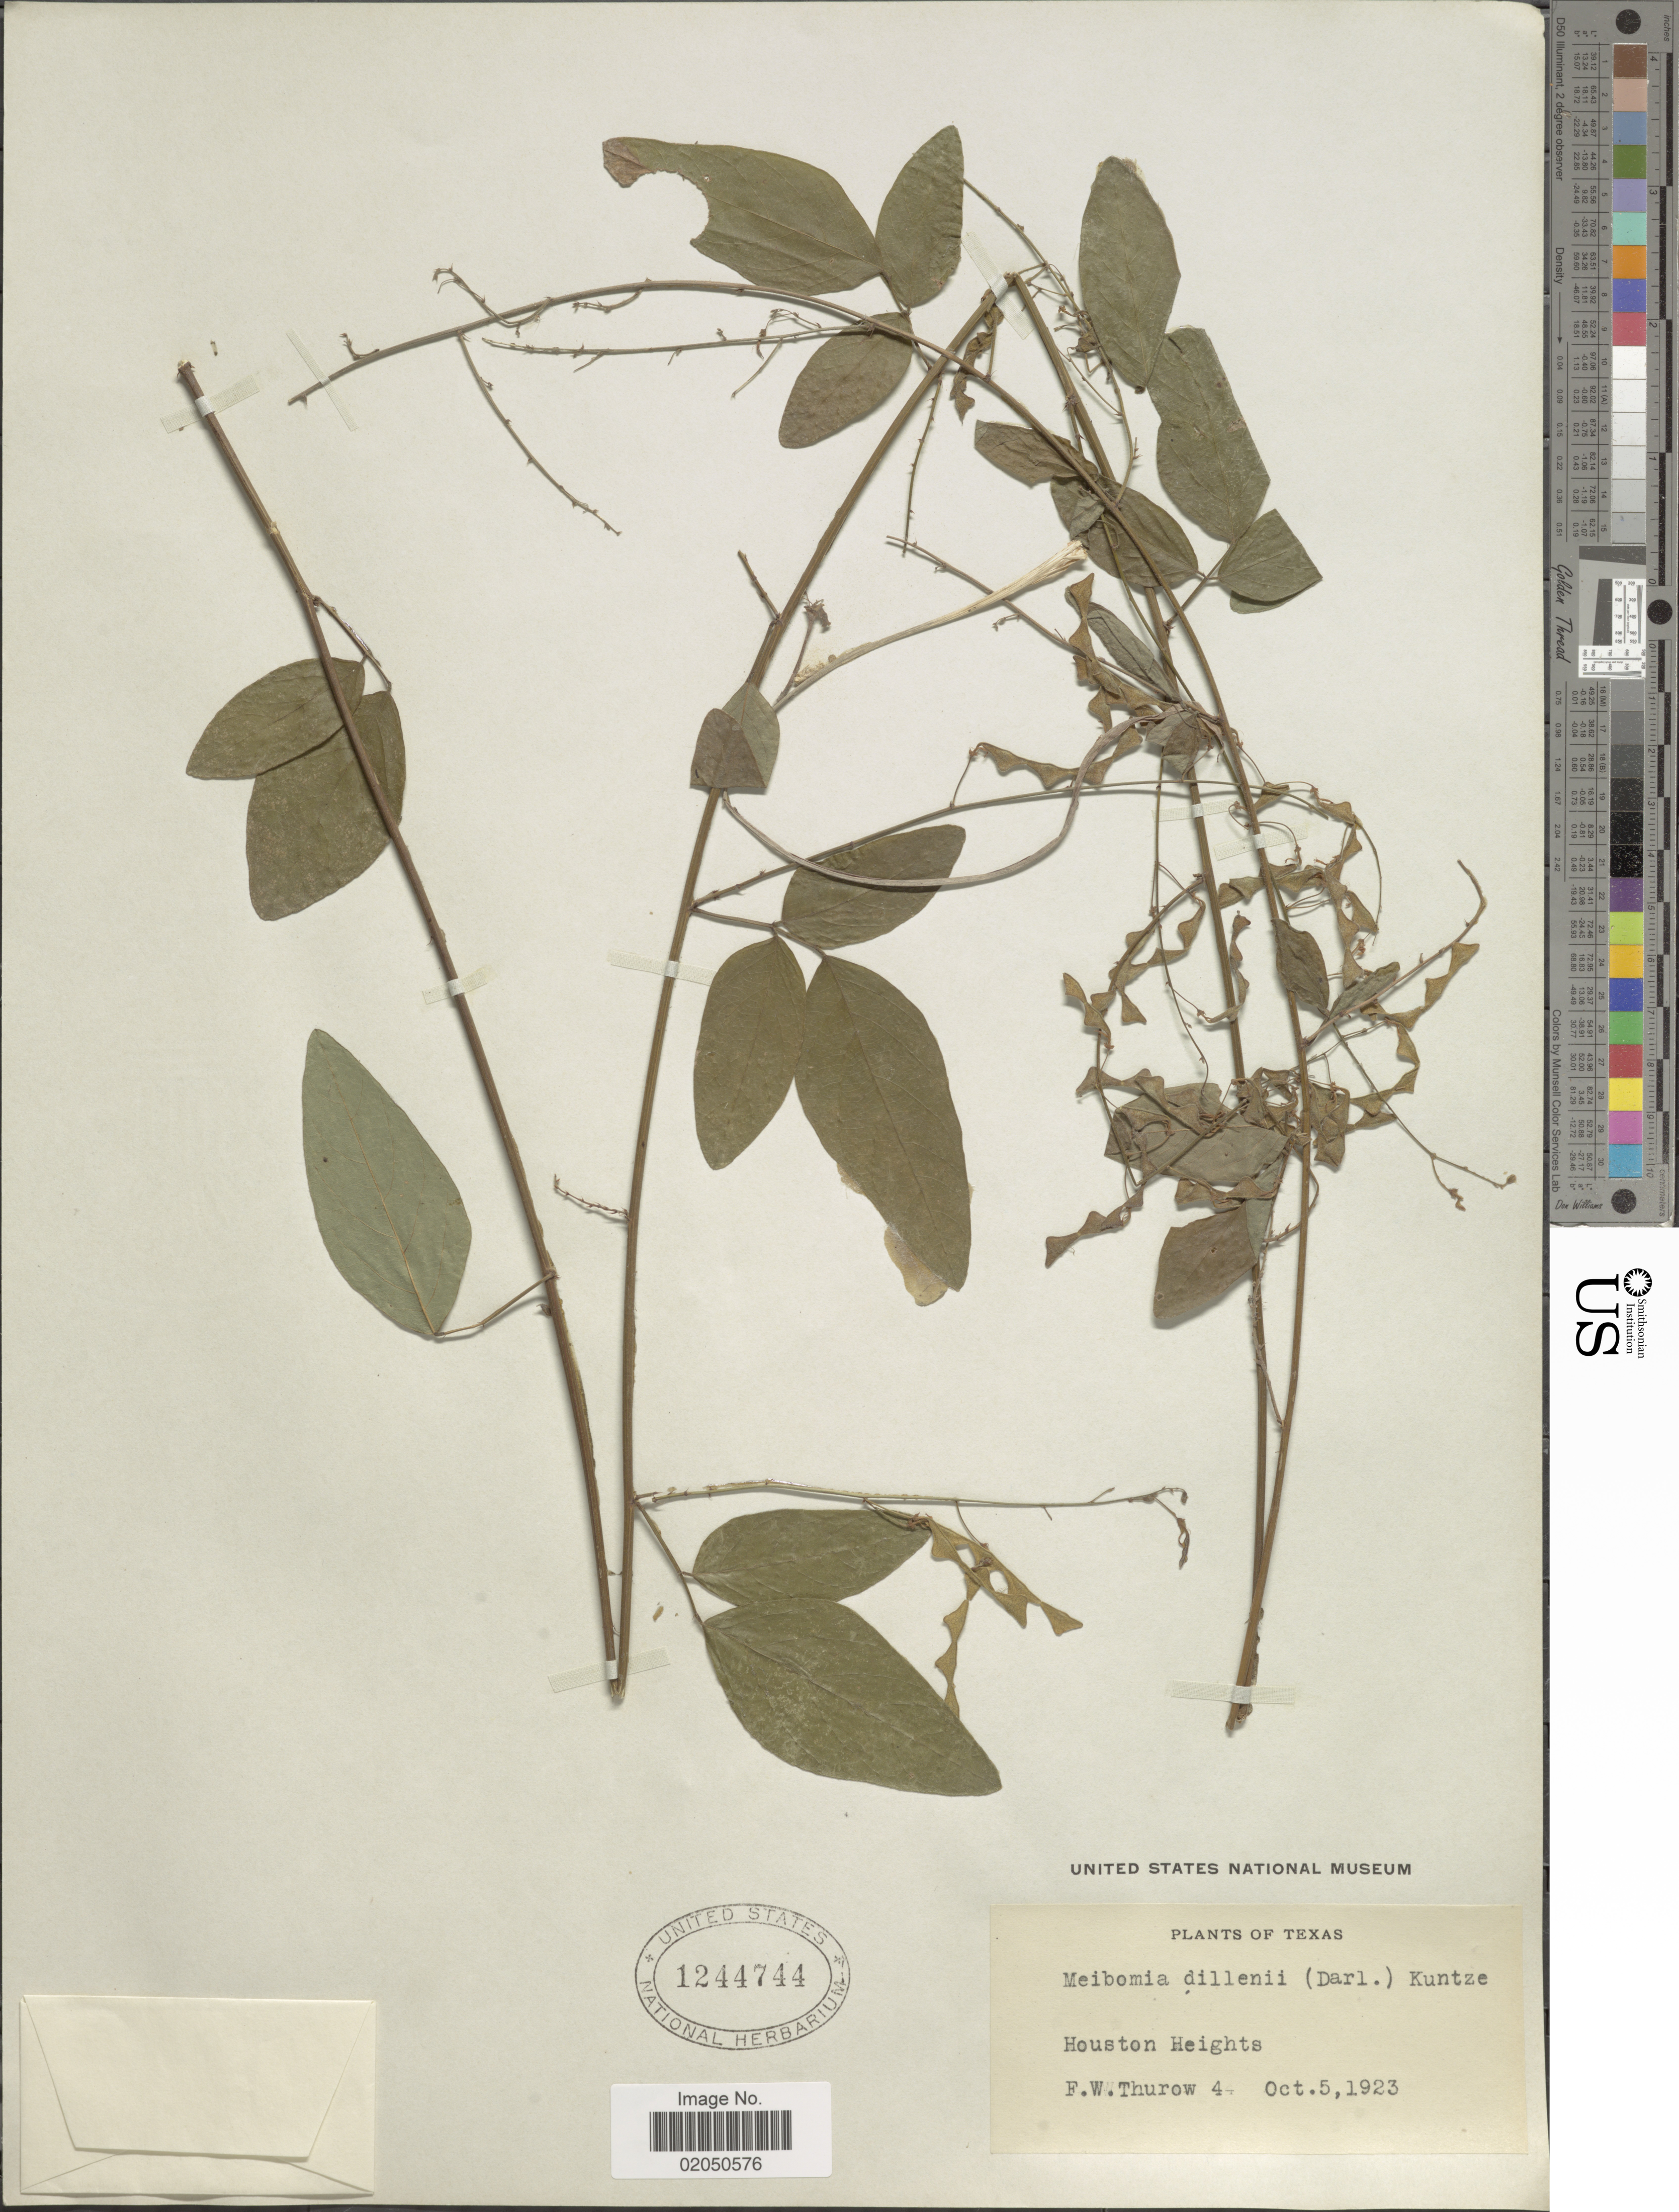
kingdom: Plantae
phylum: Tracheophyta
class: Magnoliopsida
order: Fabales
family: Fabaceae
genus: Desmodium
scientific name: Desmodium glabellum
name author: (Michx.) DC.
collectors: F. W. Thurow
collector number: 4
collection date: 1923-10-05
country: United States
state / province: Texas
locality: Houston Heights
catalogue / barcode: US 1244744